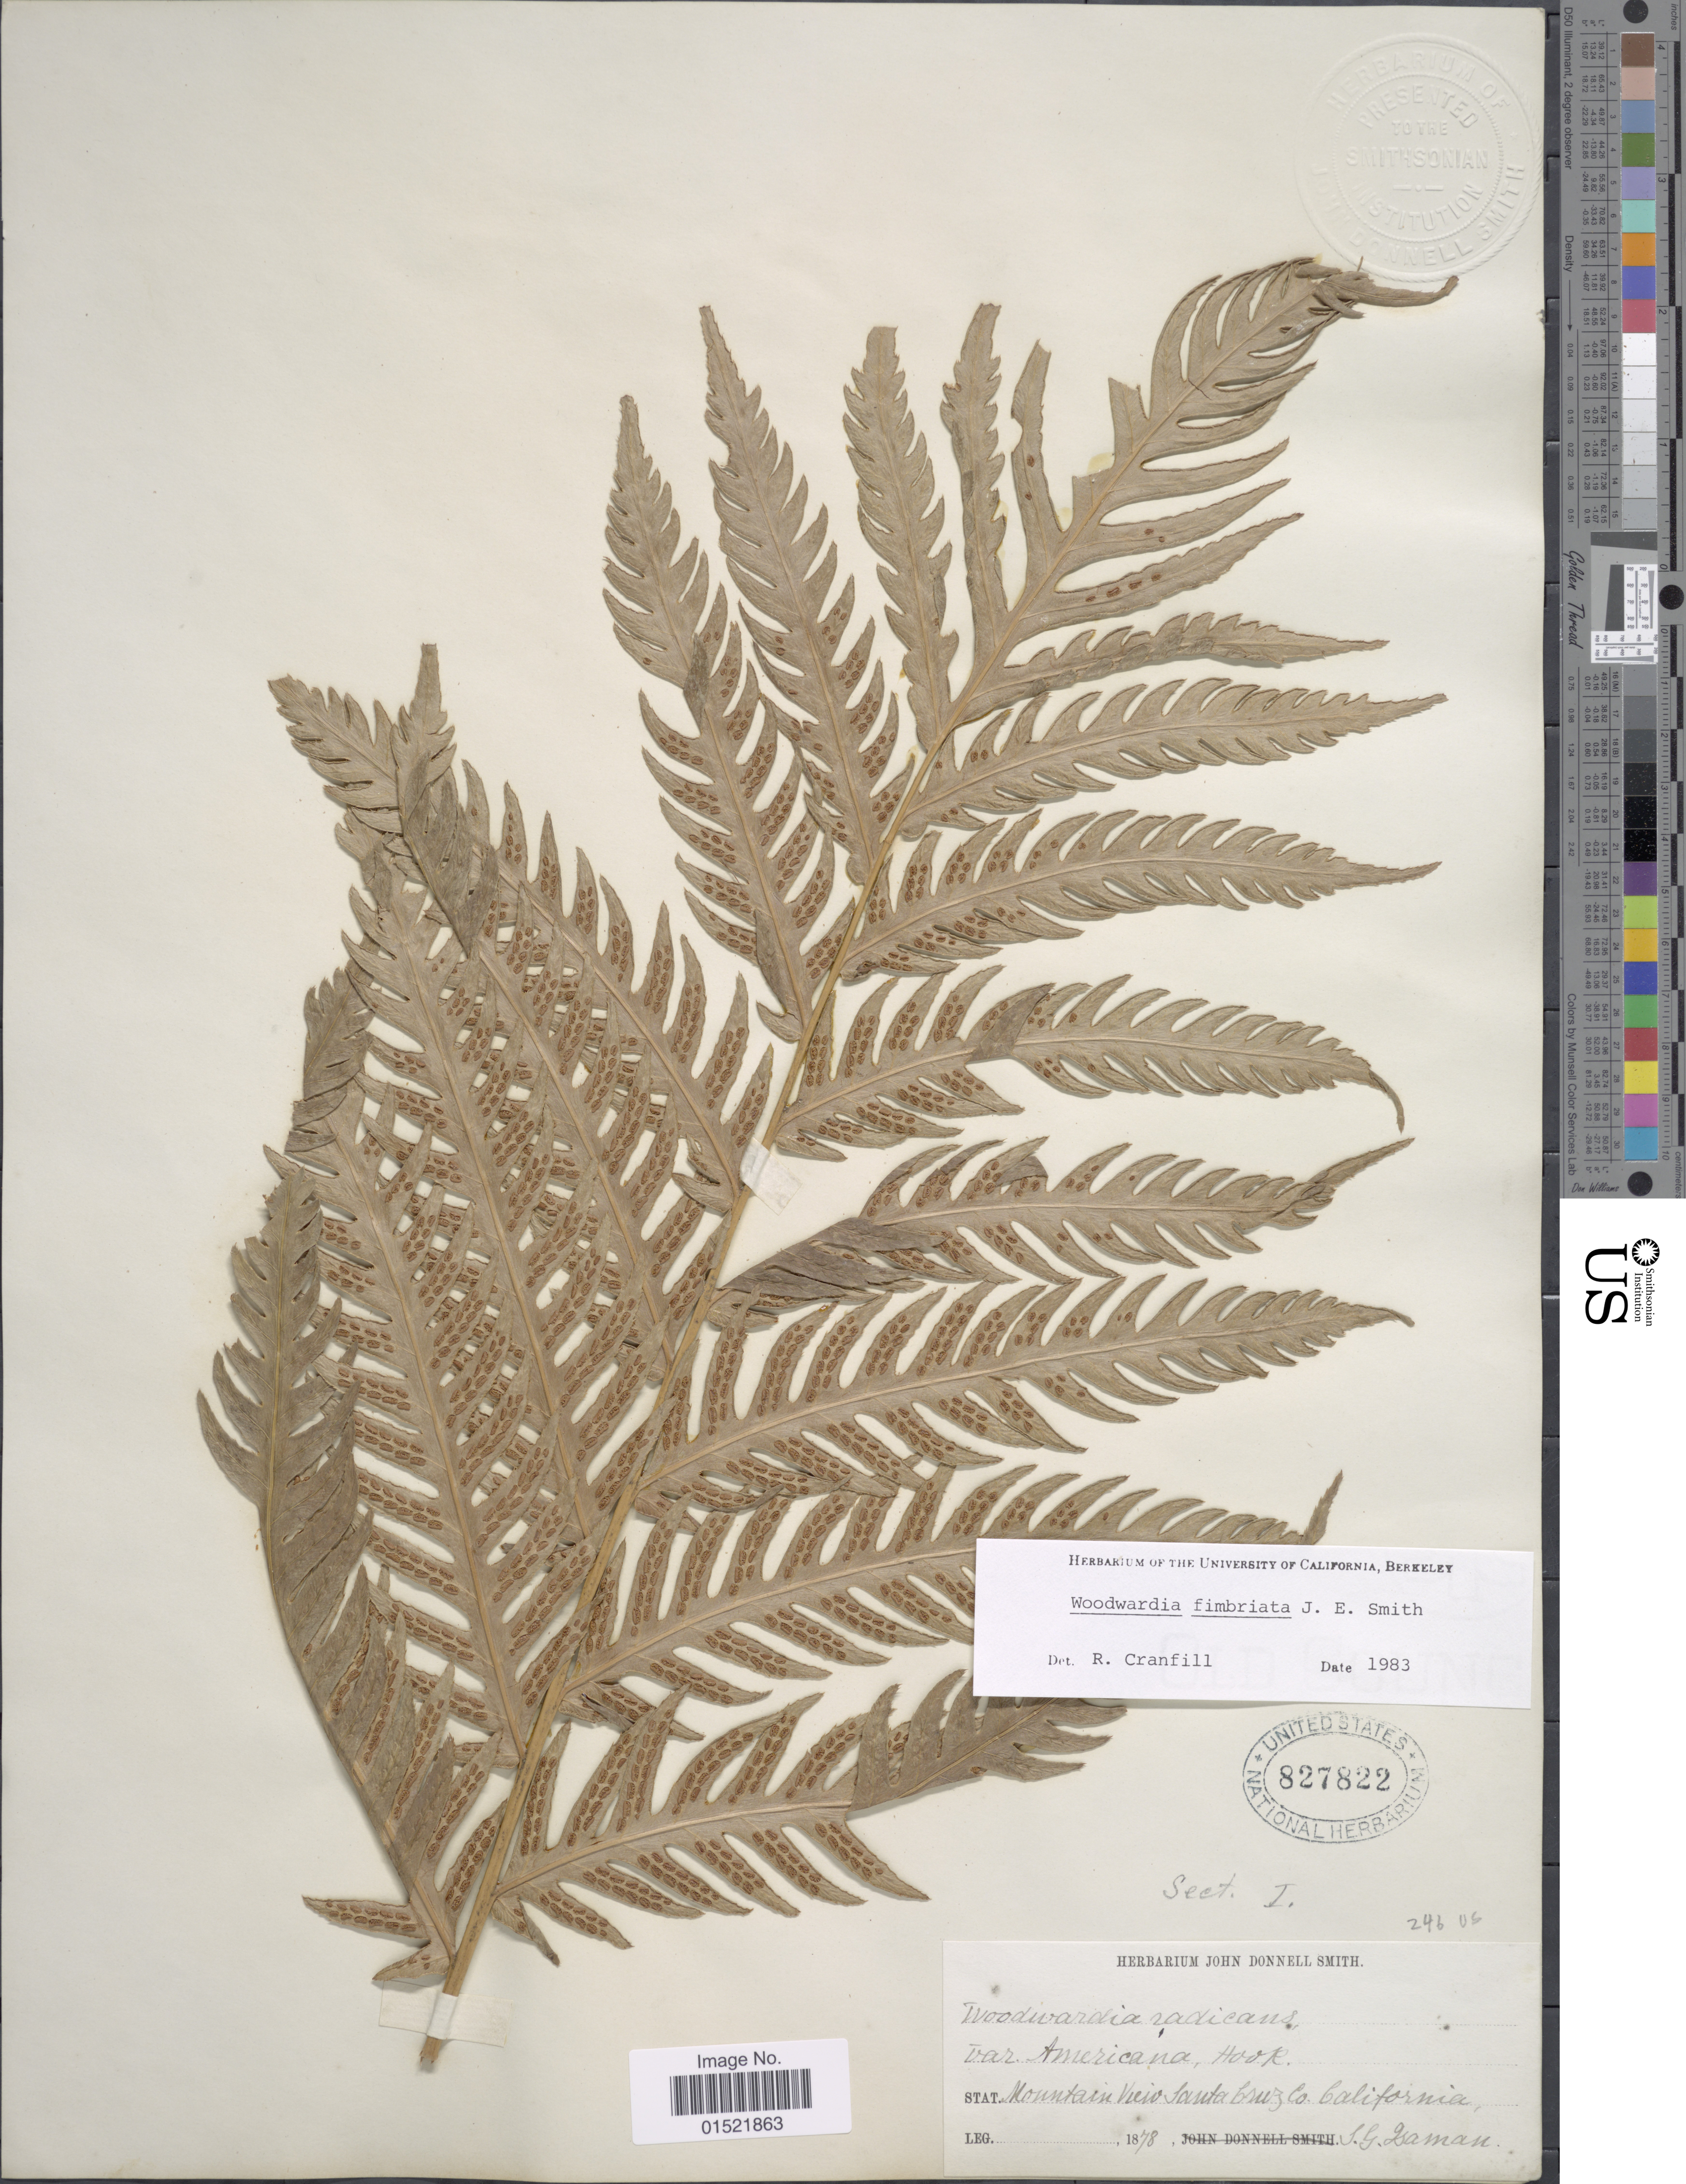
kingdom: Plantae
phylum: Tracheophyta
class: Polypodiopsida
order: Polypodiales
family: Blechnaceae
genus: Woodwardia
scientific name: Woodwardia fimbriata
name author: Sm.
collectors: L. Isaman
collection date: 1878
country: United States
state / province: California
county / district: Santa Cruz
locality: Mountain View, Santa Cruz Co, California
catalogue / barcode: US 827822